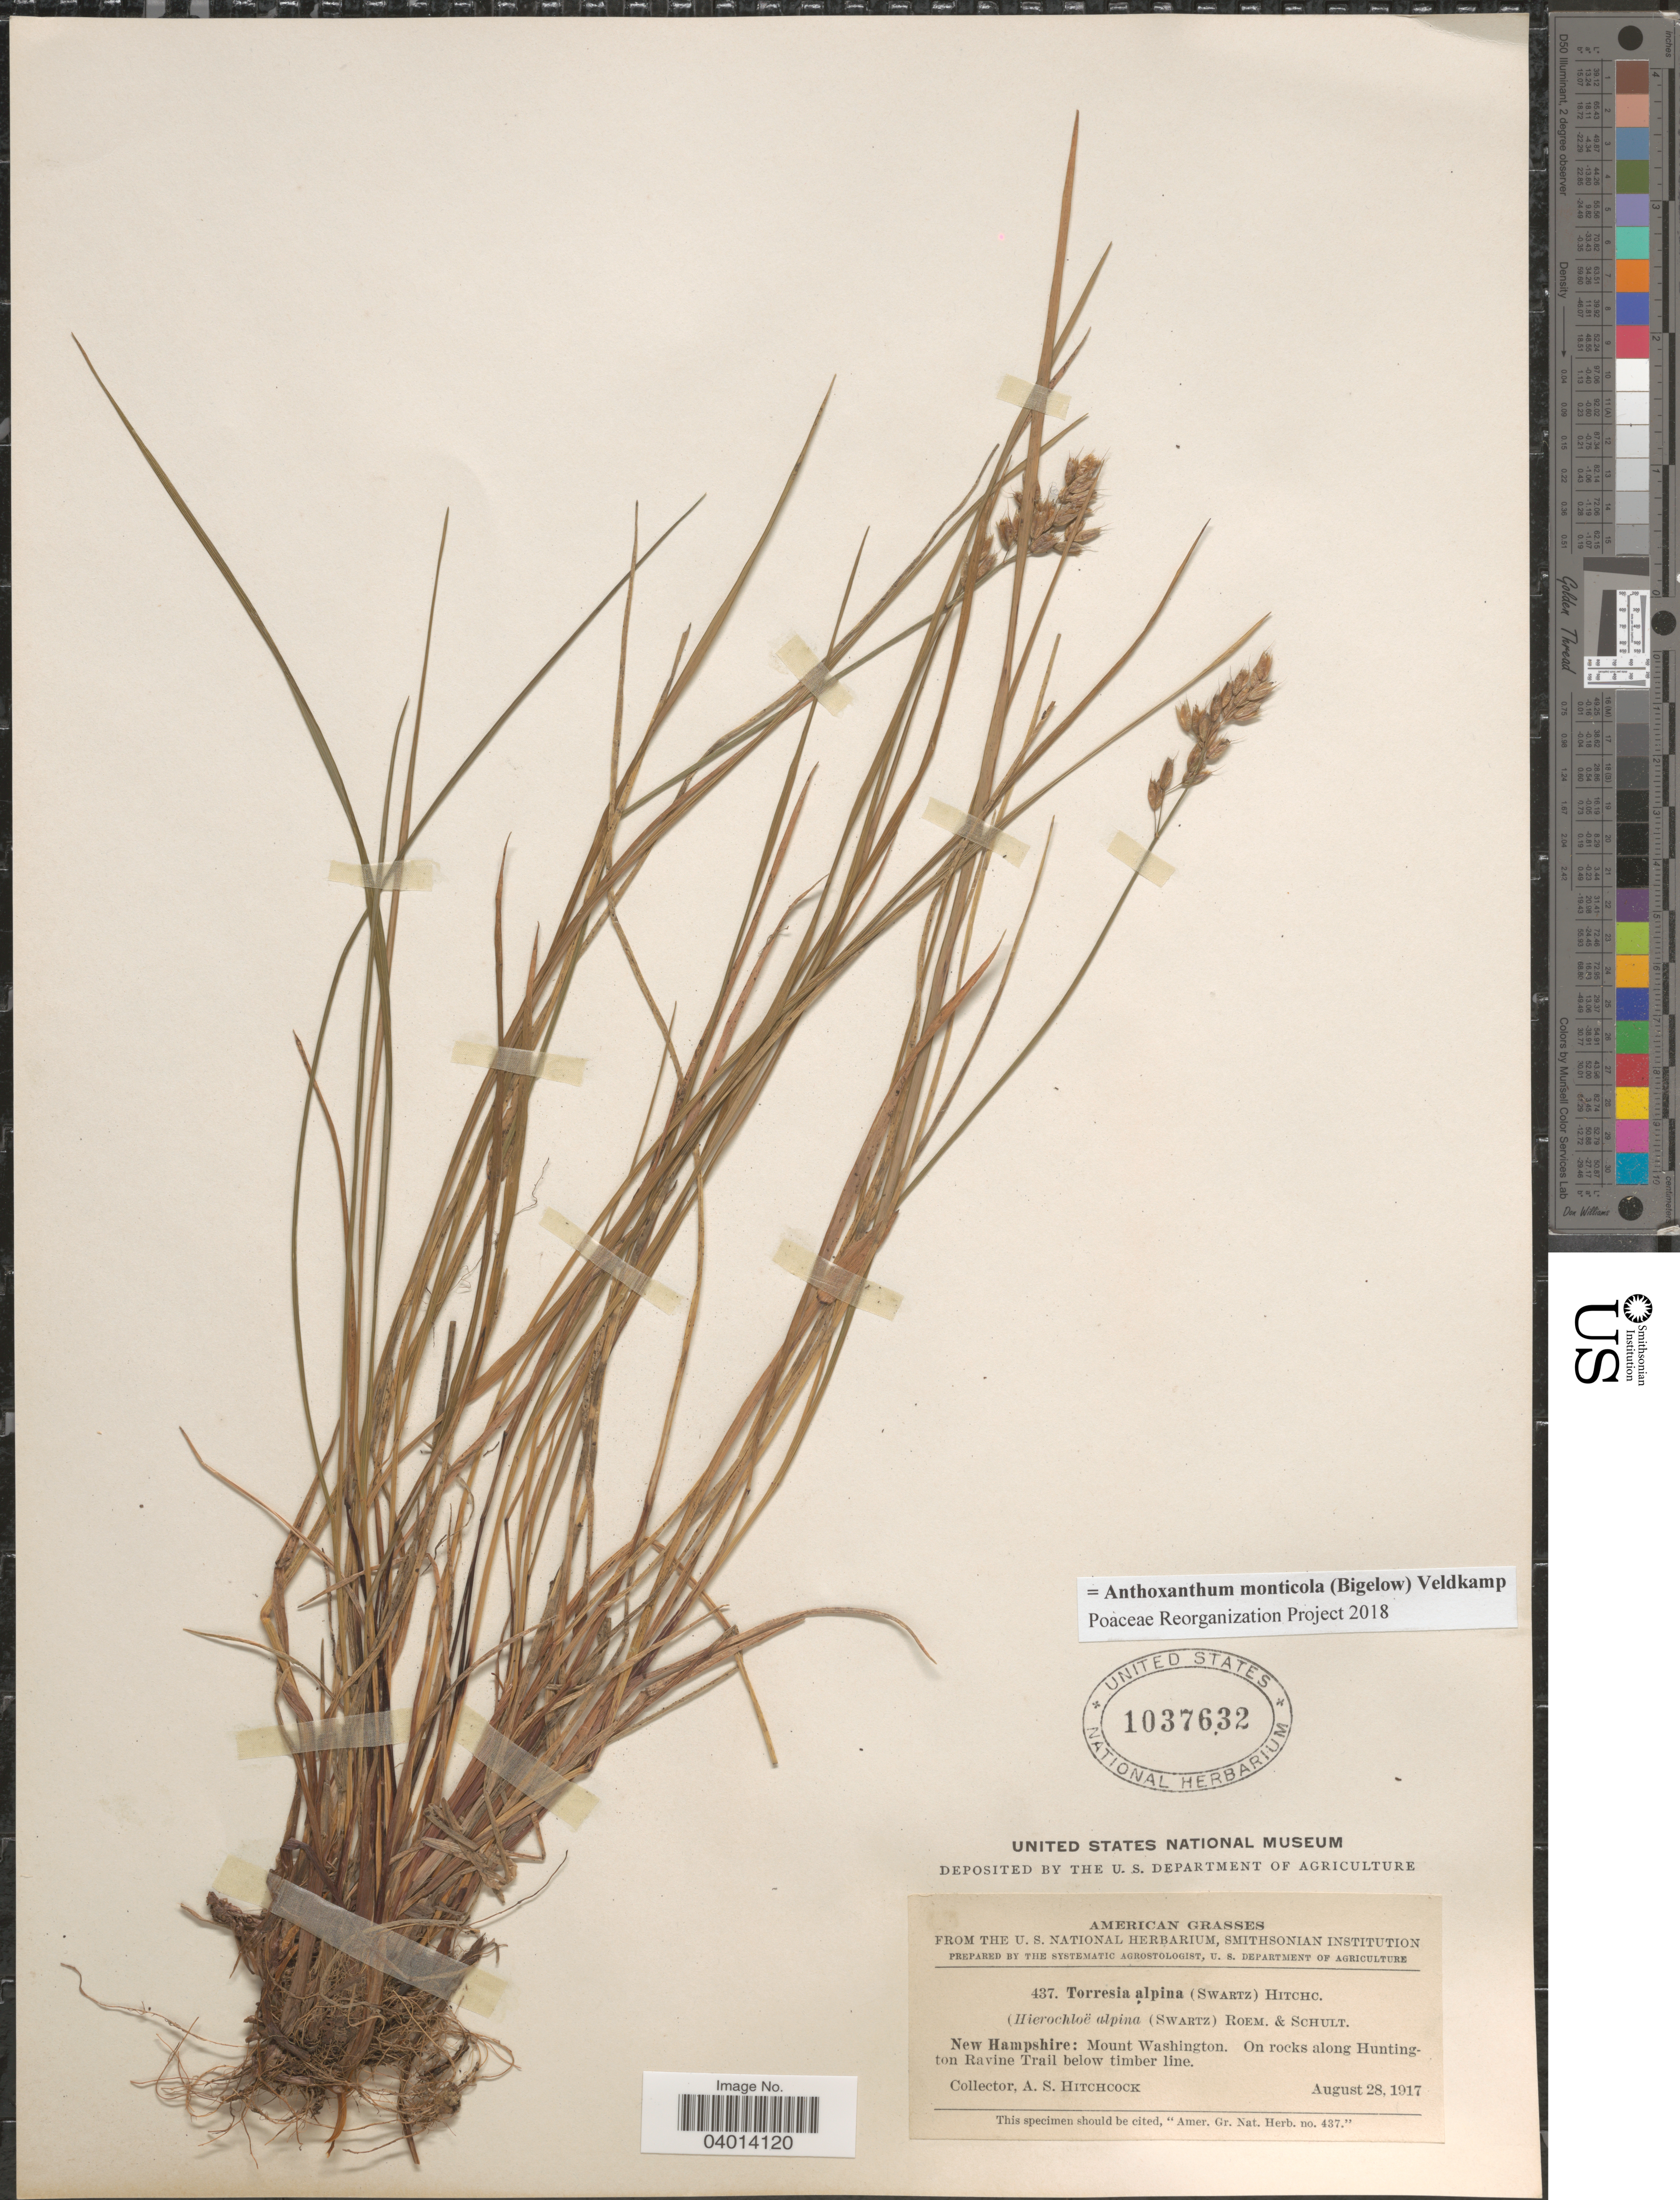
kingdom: Plantae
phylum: Tracheophyta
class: Liliopsida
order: Poales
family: Poaceae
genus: Anthoxanthum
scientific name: Anthoxanthum monticola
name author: (Bigelow) Veldkamp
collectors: A. S. Hitchcock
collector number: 437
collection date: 1917-08-28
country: United States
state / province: New Hampshire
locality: Mount Washington. On rocks along Huntington Ravine Trail below timber line.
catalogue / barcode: US 1037632